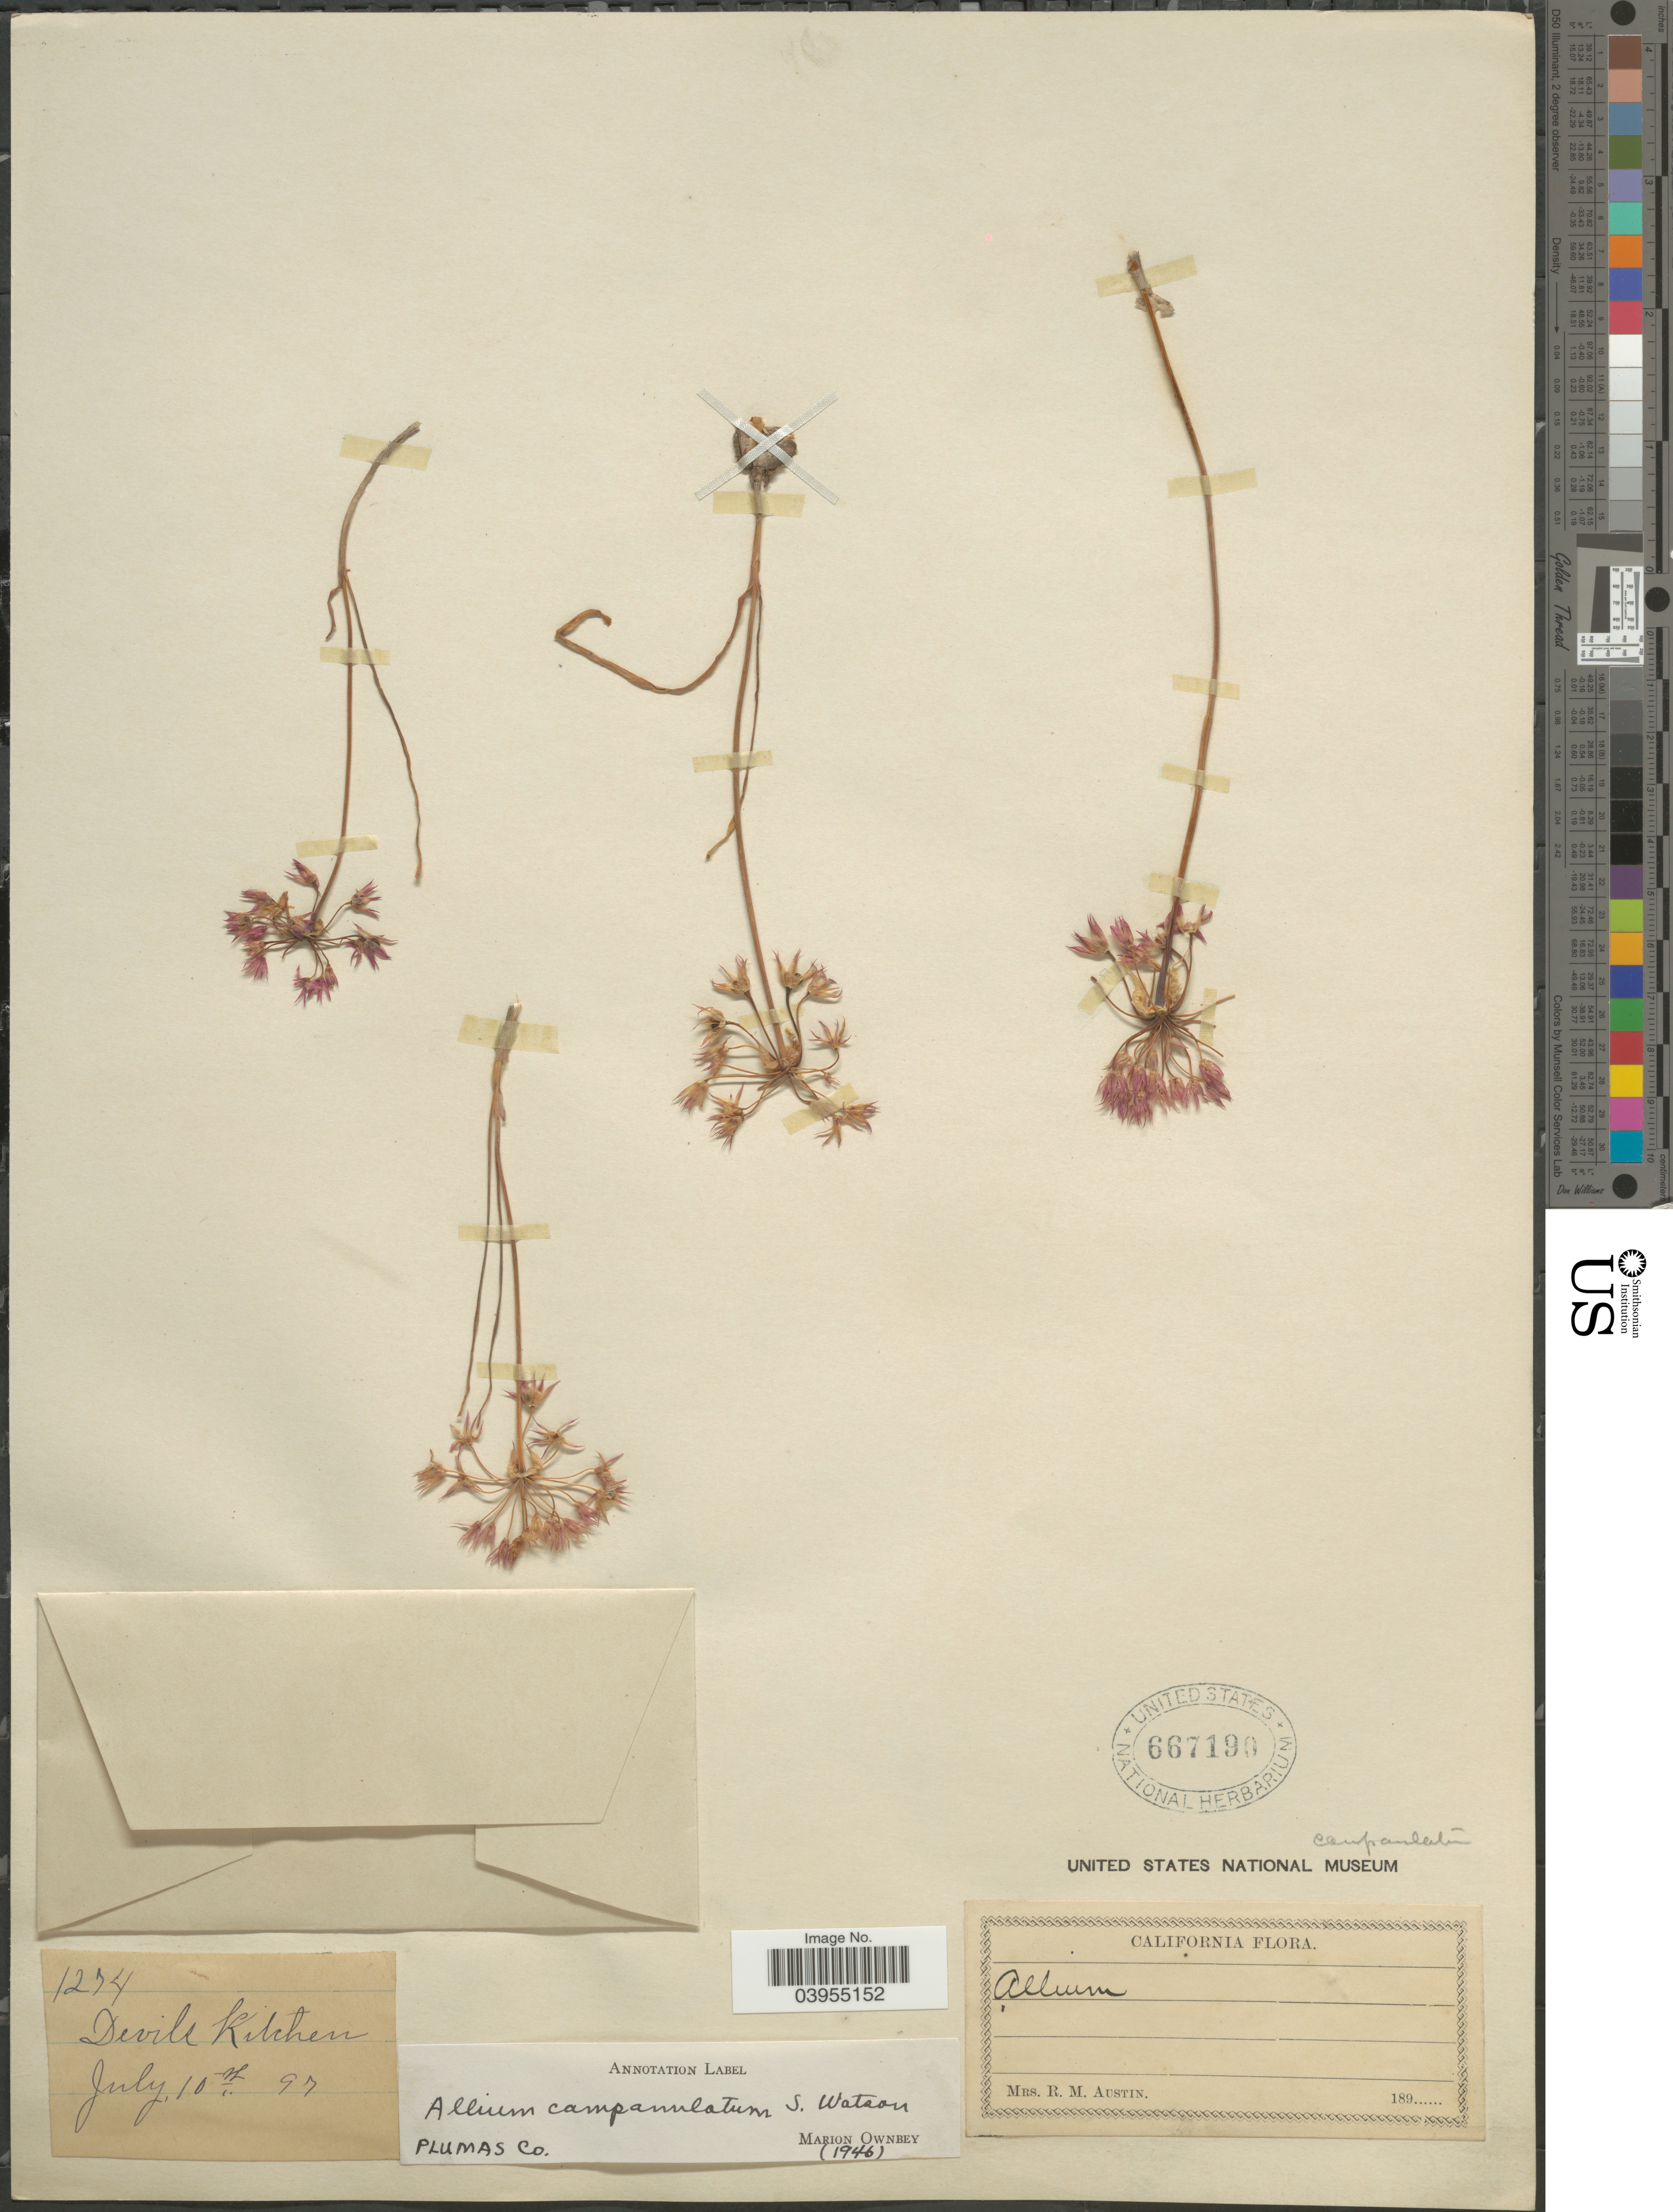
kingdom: Plantae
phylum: Tracheophyta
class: Liliopsida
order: Asparagales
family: Amaryllidaceae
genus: Allium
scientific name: Allium campanulatum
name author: S. Watson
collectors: R. Austin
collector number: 1274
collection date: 1897-07-10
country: United States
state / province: California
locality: Devils Kitchen.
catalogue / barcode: US 667190